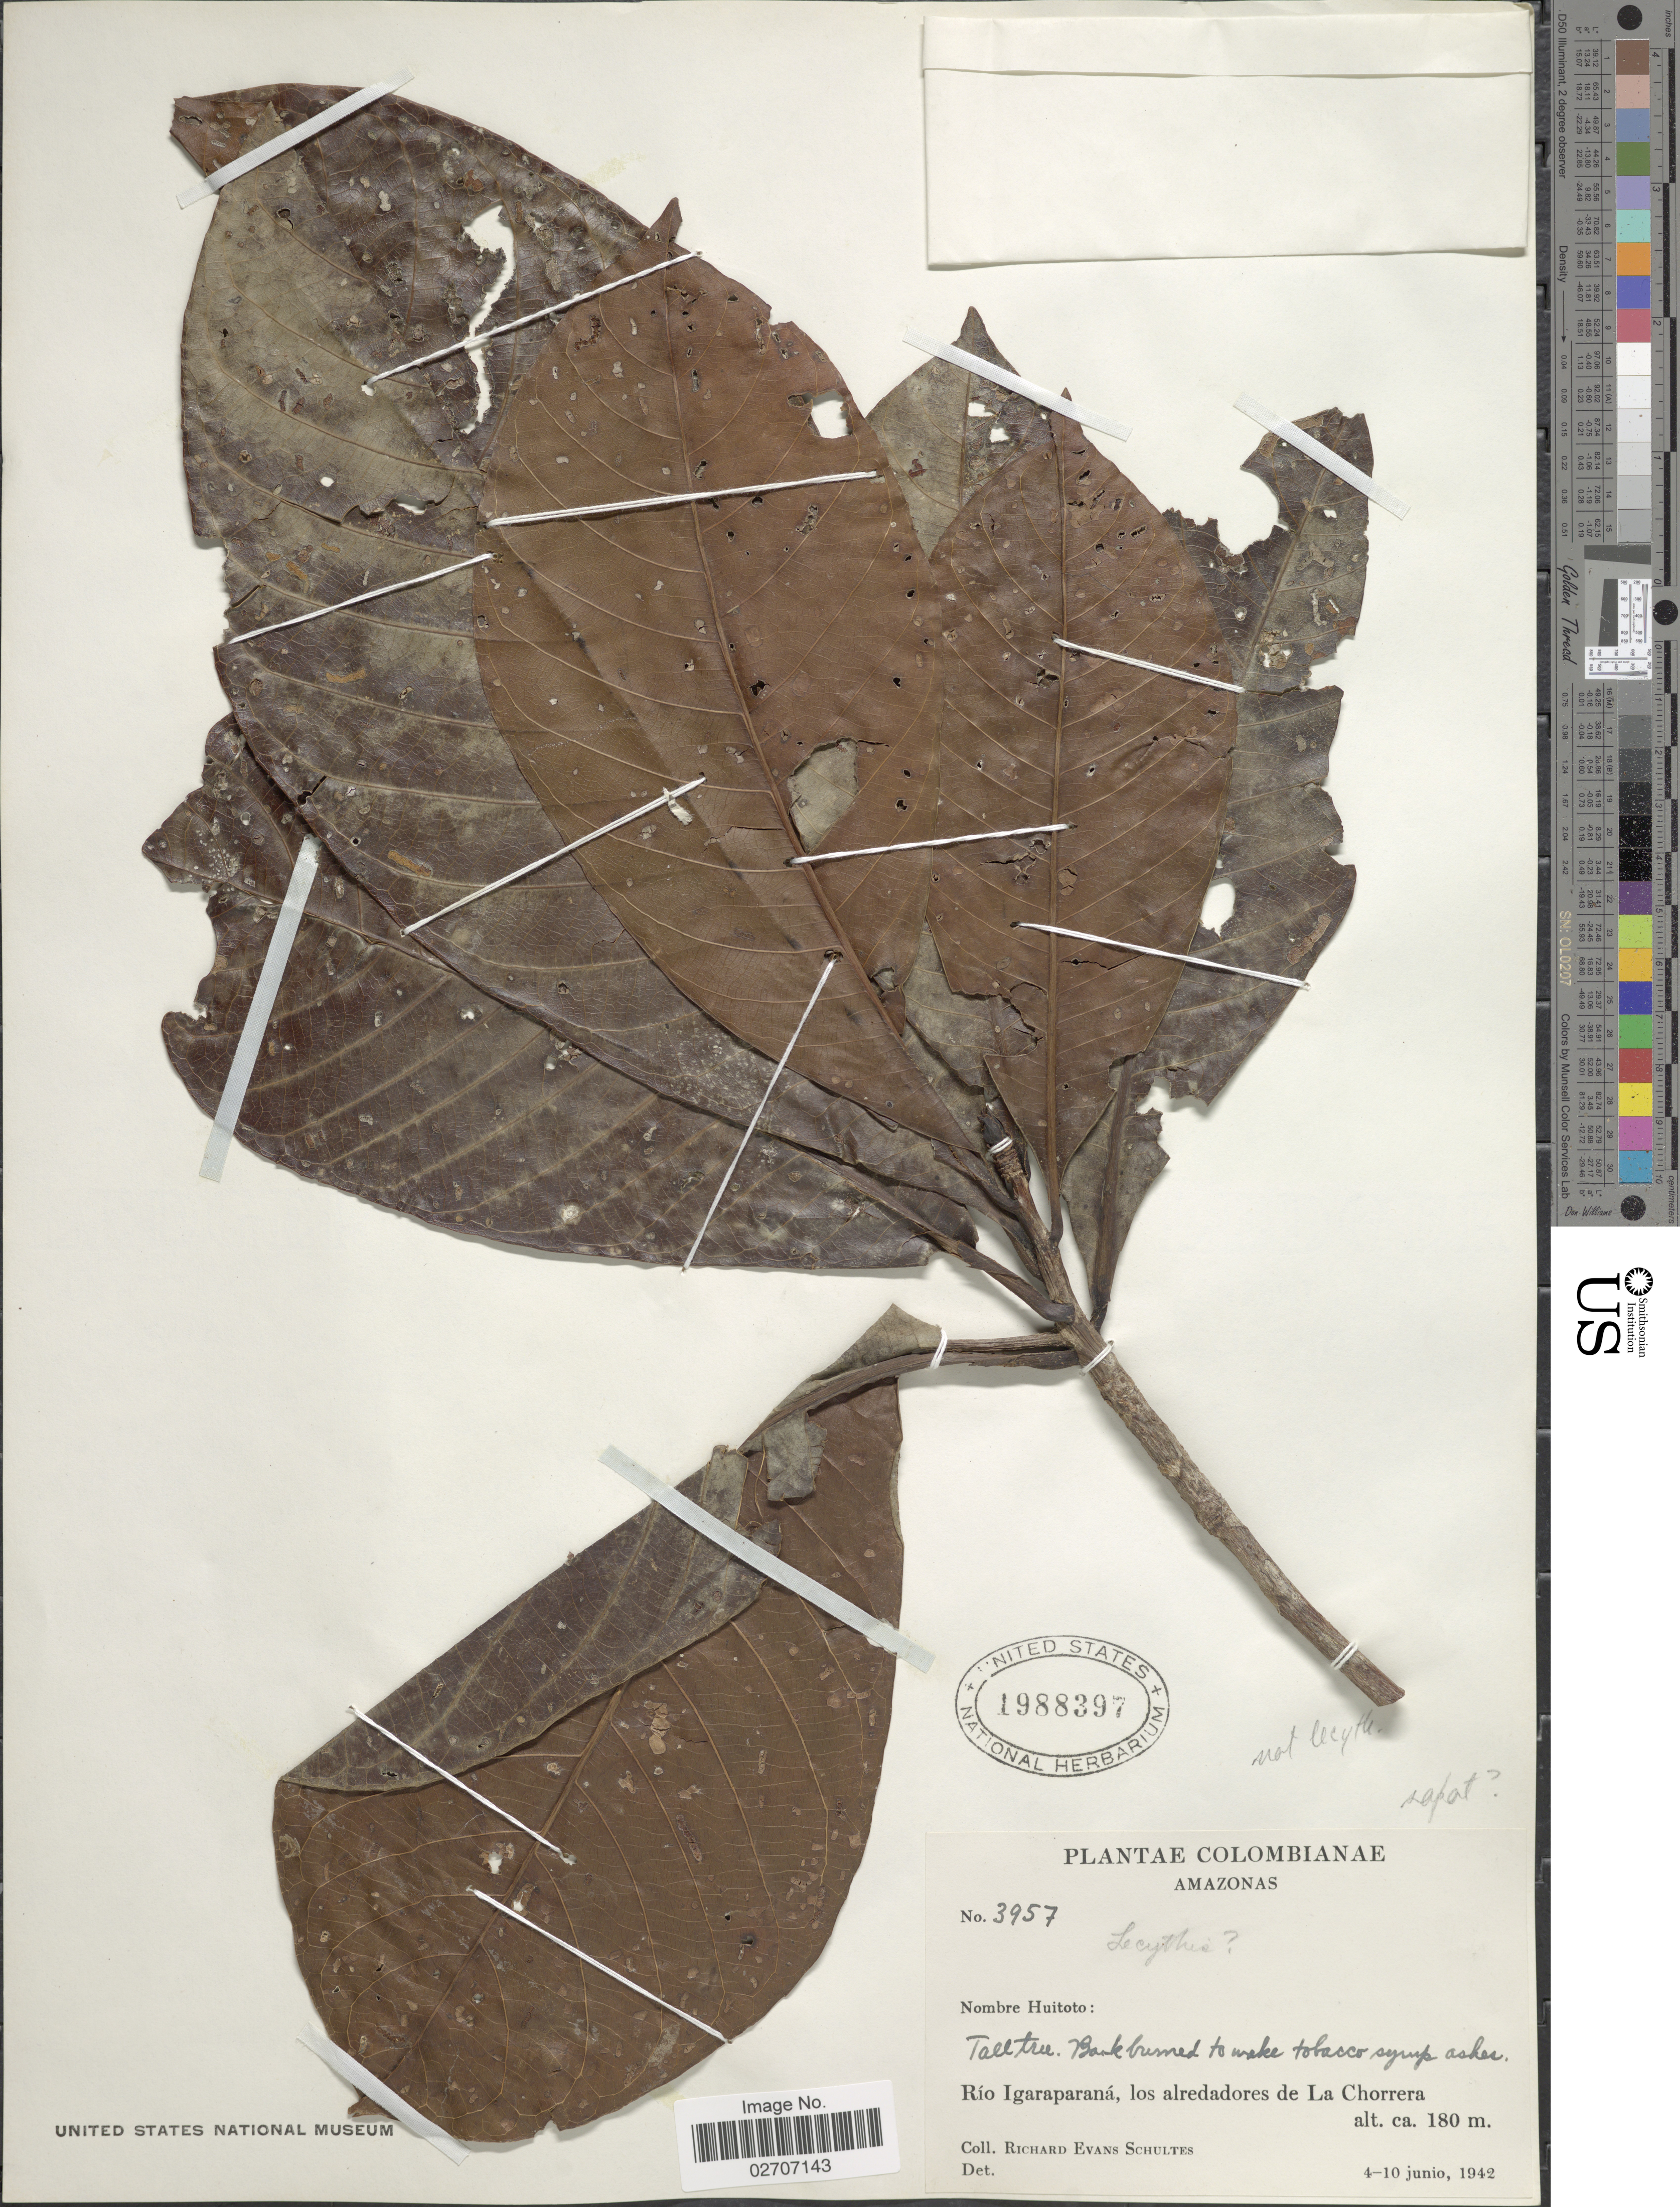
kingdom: Plantae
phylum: Tracheophyta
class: Magnoliopsida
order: Ericales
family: Sapotaceae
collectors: R. E. Schultes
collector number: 3957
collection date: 1942-06-04/1942-06-10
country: Colombia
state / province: Amazônas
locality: Río Igaraparaná, los alrededores de La Chorrea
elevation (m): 180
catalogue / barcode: US 1988397